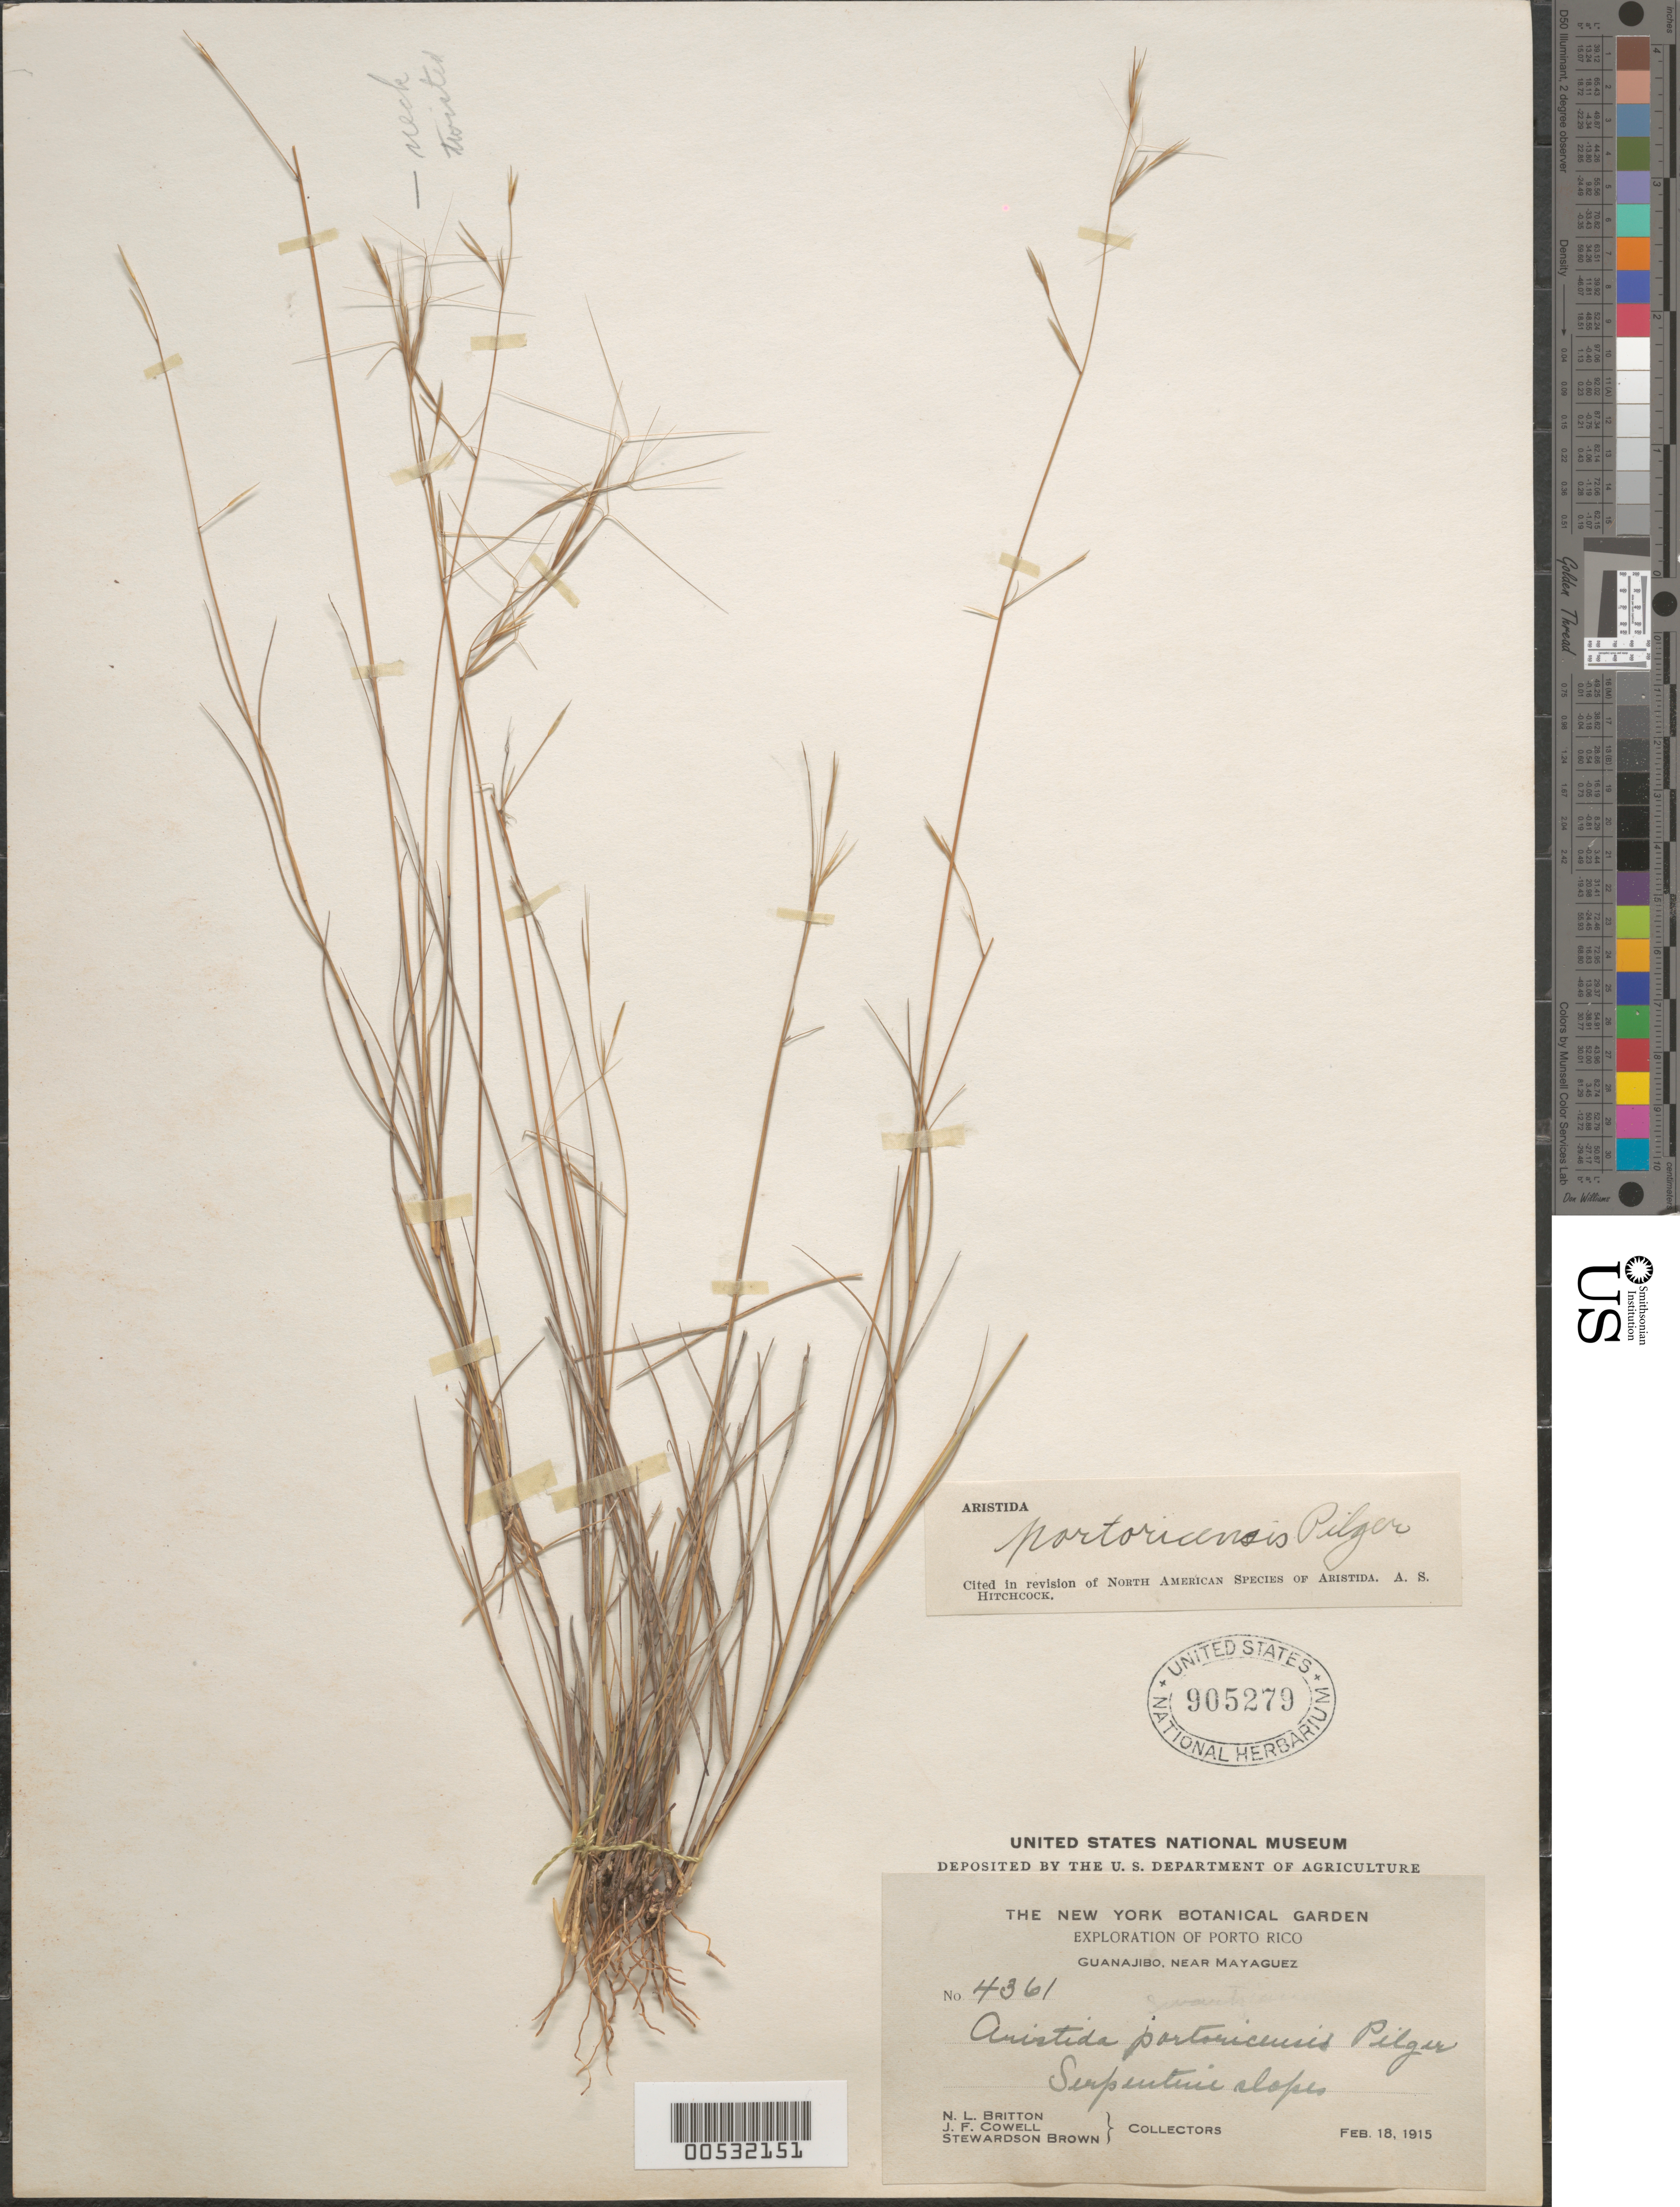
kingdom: Plantae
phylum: Tracheophyta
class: Liliopsida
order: Poales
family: Poaceae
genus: Aristida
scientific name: Aristida portoricensis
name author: Pilg. in Urb.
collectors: N. Britton, J. F. Cowell & S. Brown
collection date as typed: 18 Feb 1915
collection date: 1915-02-18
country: Puerto Rico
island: Greater Antilles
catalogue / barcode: US 905279